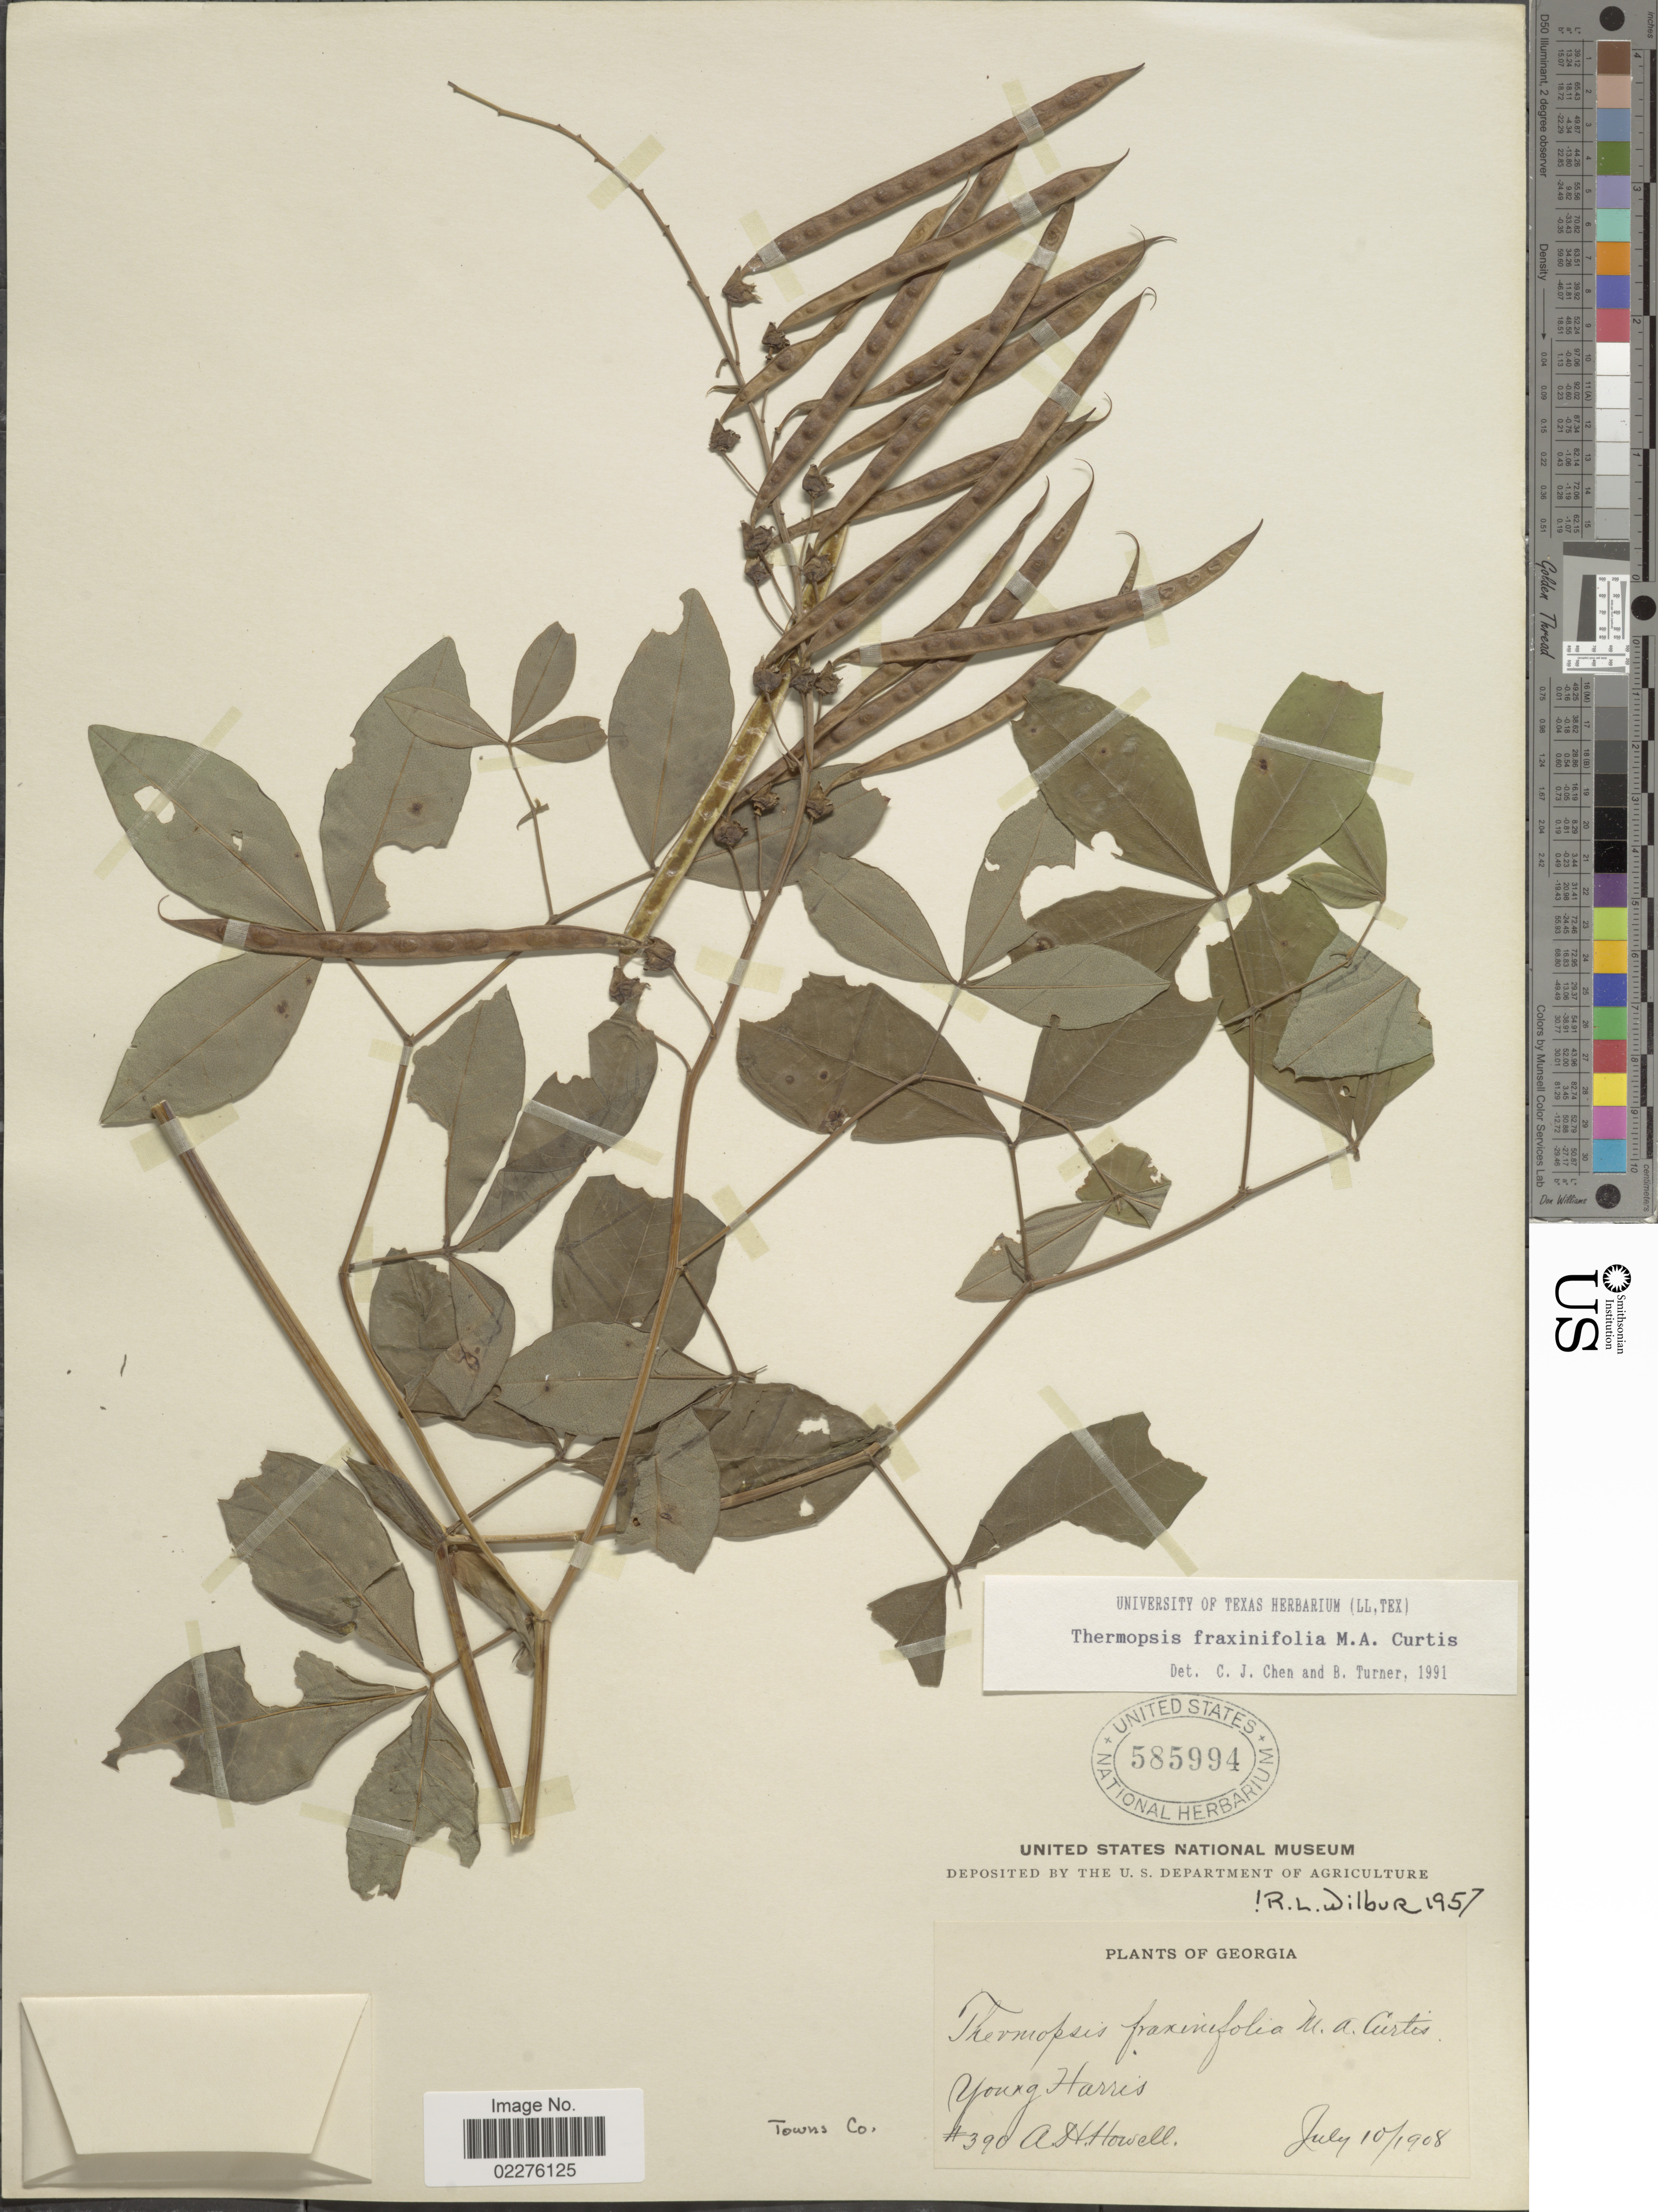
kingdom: Plantae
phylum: Tracheophyta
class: Magnoliopsida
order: Fabales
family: Fabaceae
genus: Thermopsis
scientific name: Thermopsis fraxinifolia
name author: M.A. Curtis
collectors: A. Howell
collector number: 390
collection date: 1908-06-10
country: United States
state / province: Georgia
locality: Young Harris, Towns Co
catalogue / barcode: US 585994